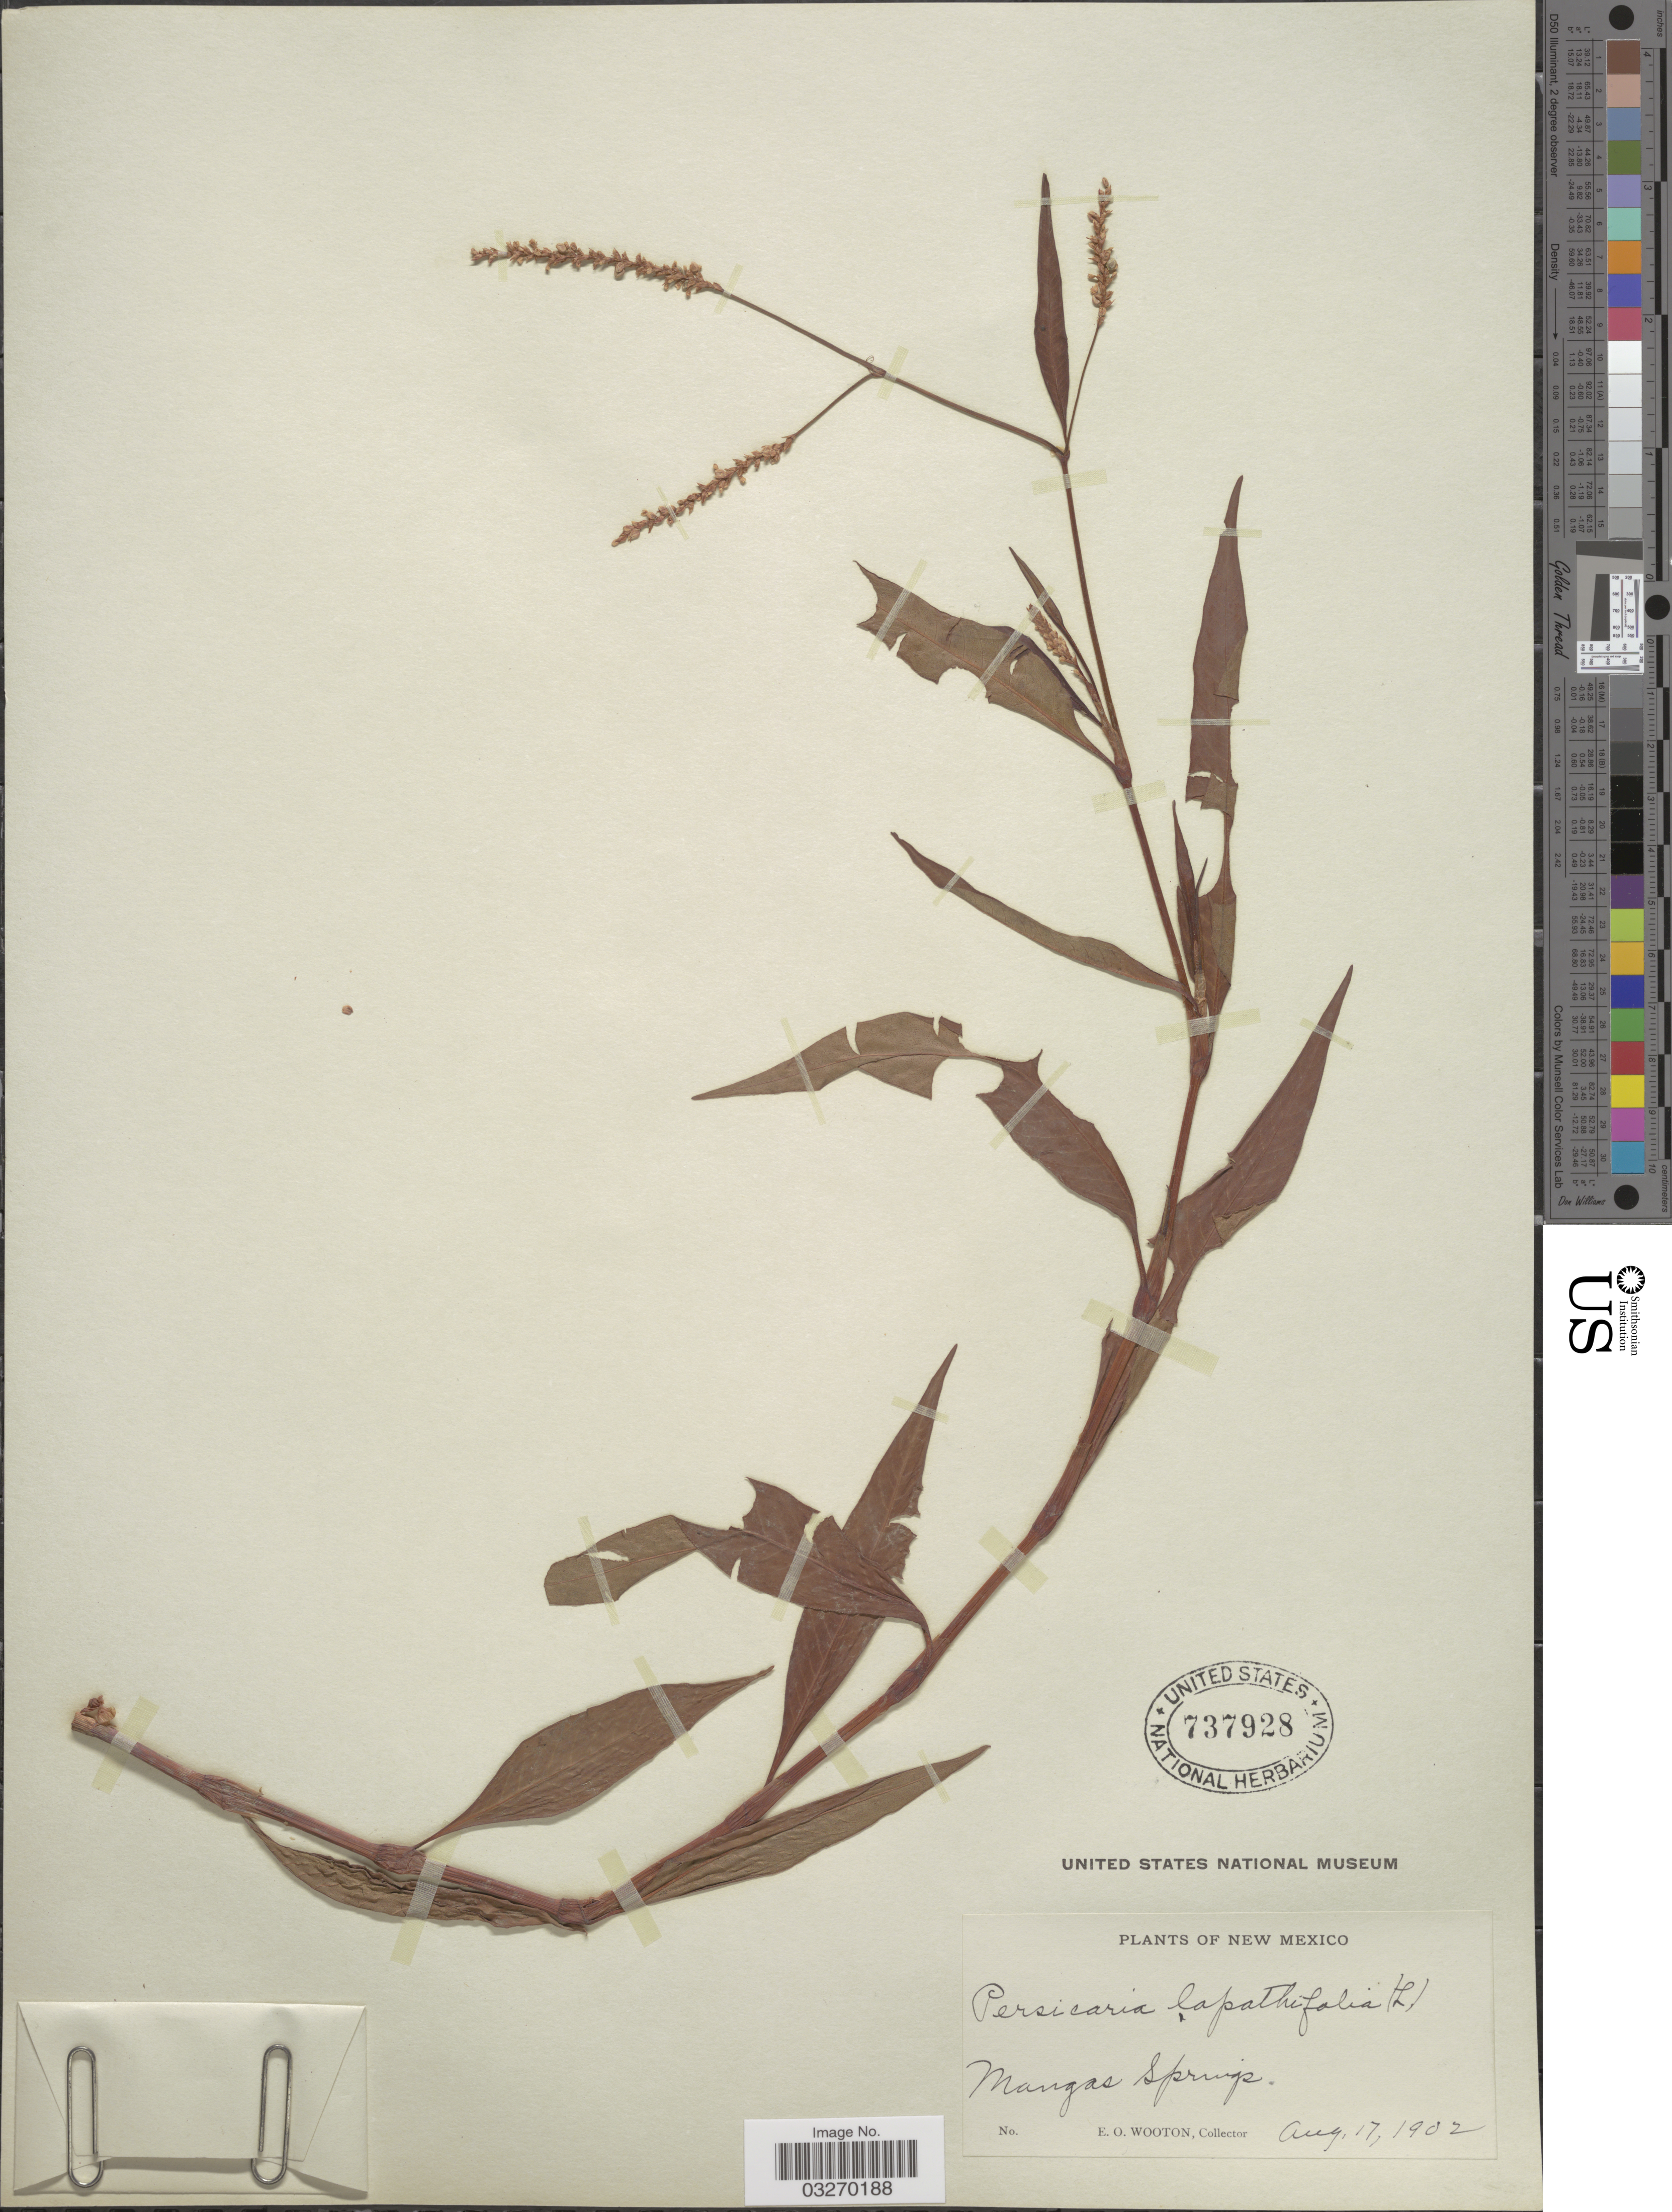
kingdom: Plantae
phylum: Tracheophyta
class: Magnoliopsida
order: Caryophyllales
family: Polygonaceae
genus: Persicaria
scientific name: Persicaria lapathifolia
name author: (L.) Delarbre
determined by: Atha, D. E.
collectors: E. O. Wooton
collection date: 1902-08-17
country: United States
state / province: New Mexico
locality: Managas Springs.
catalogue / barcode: US 737928